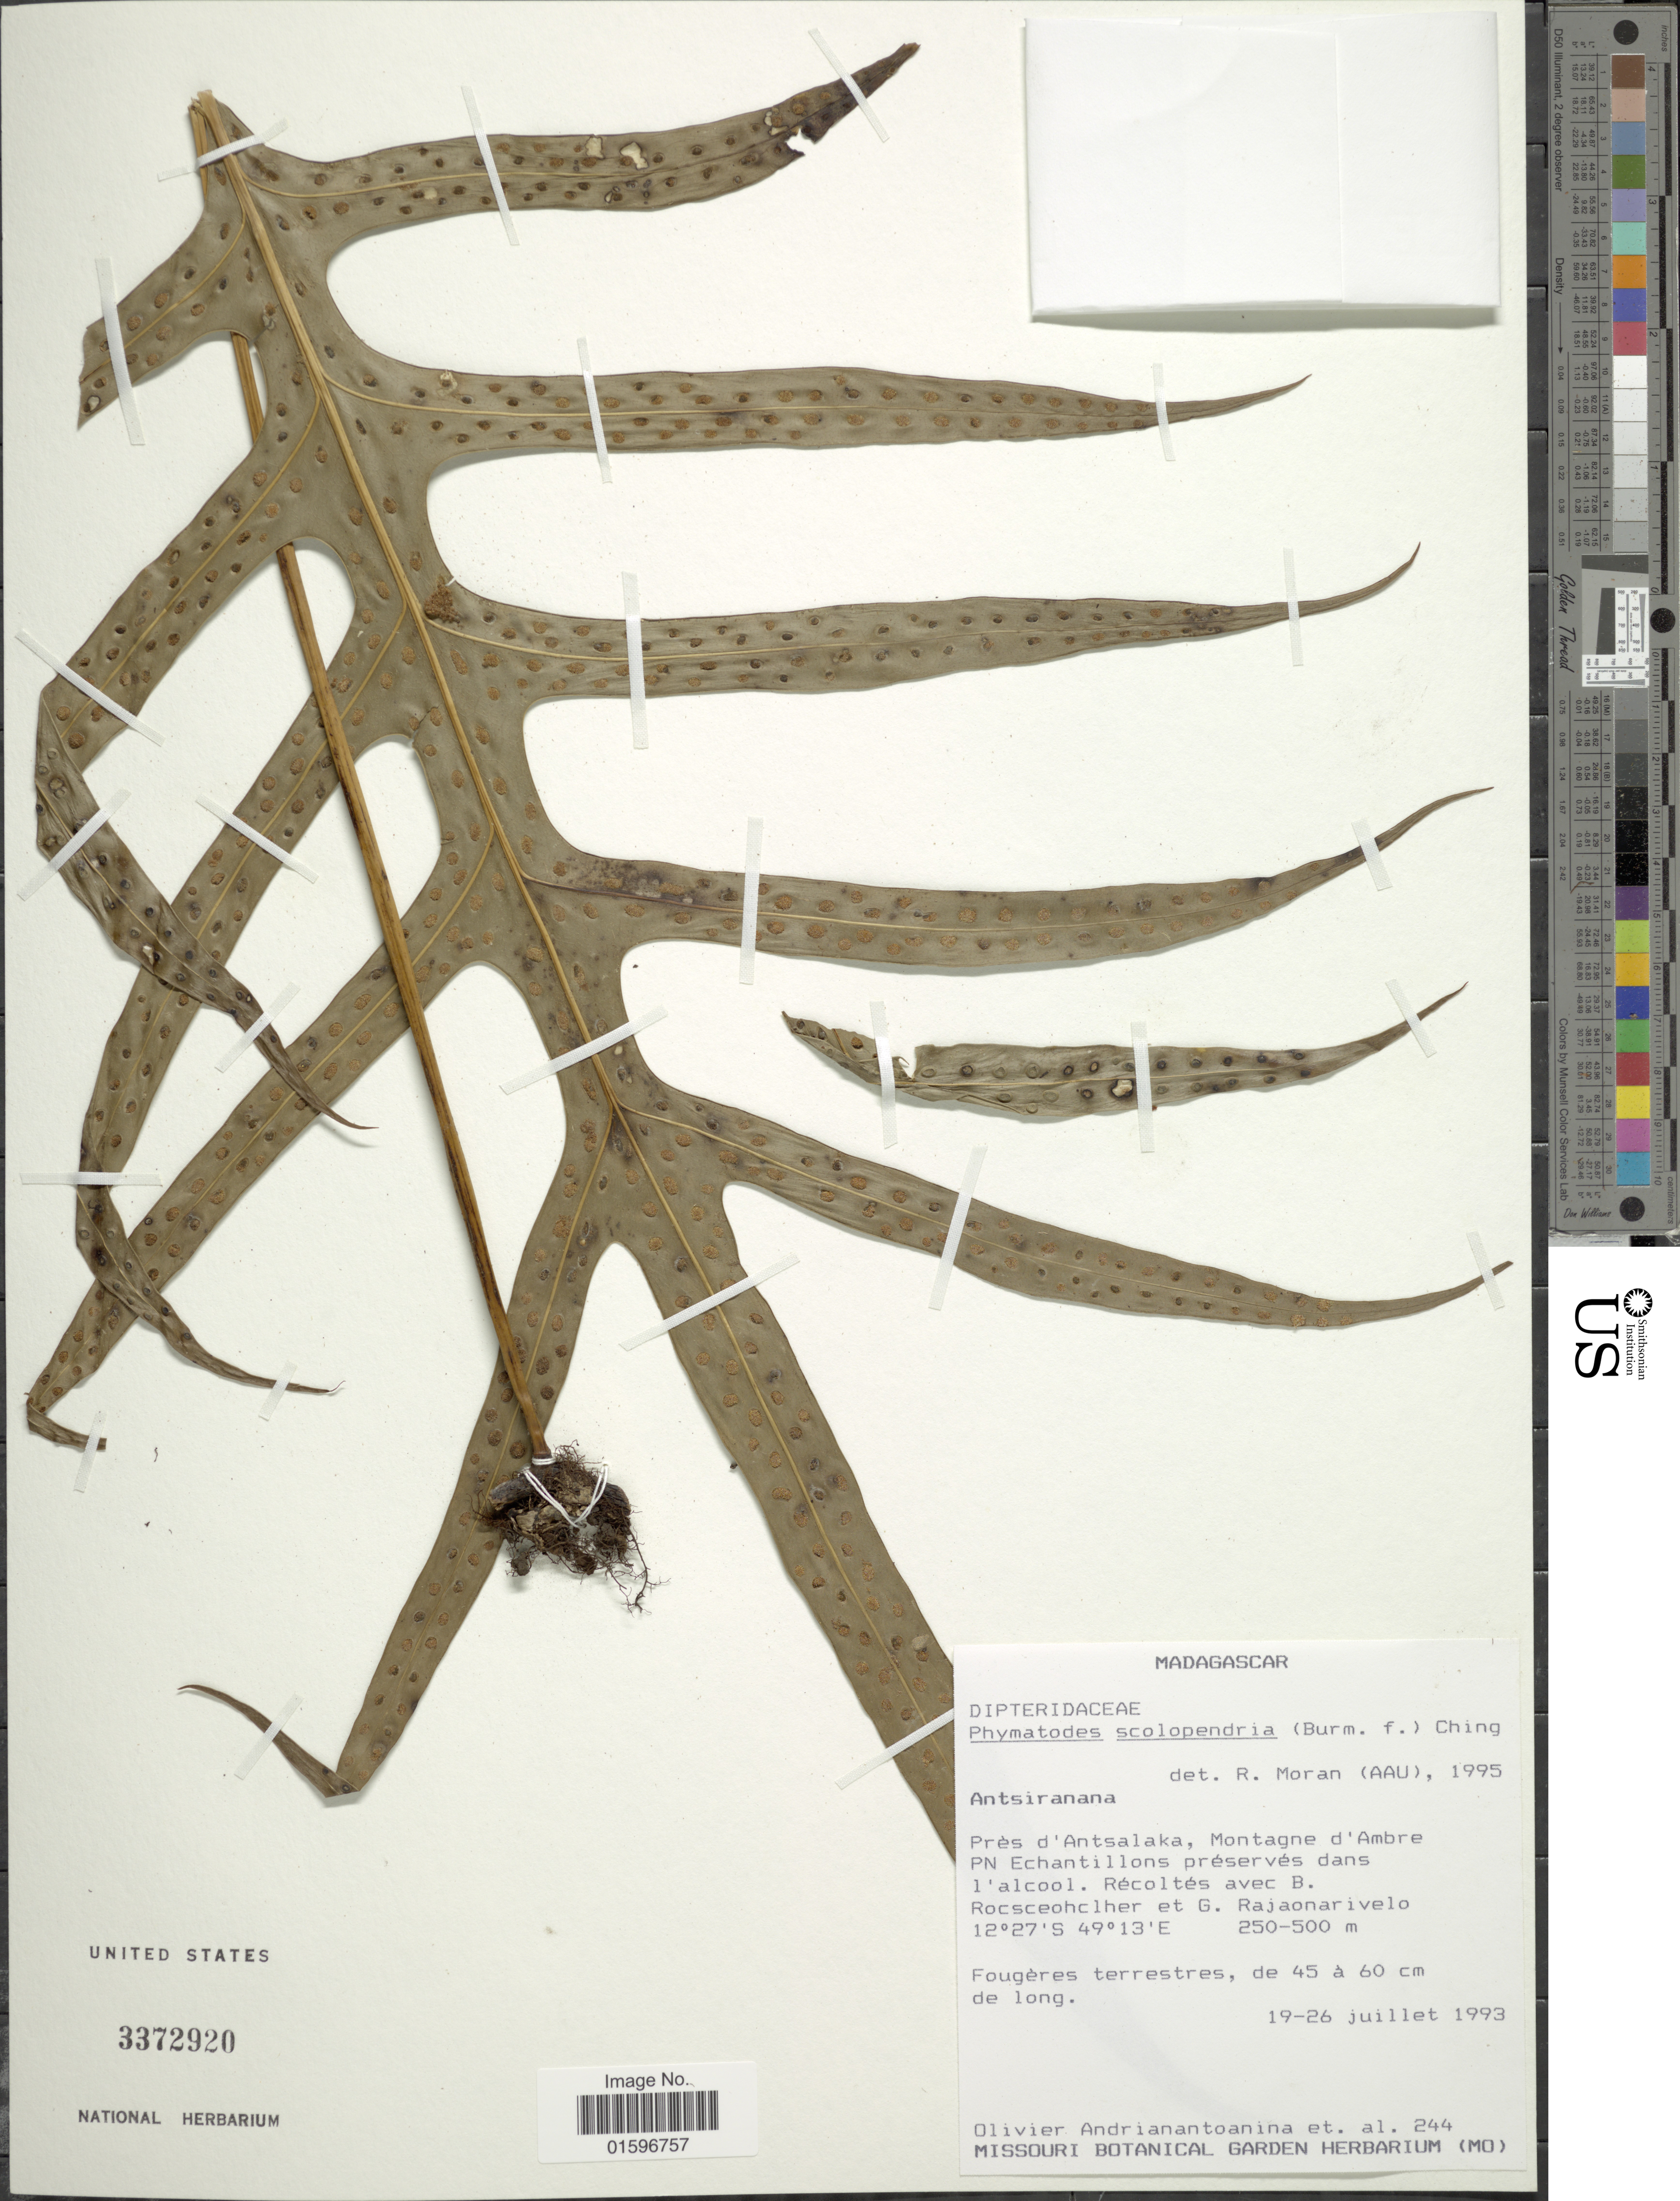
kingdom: Plantae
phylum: Tracheophyta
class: Polypodiopsida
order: Polypodiales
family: Polypodiaceae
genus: Polypodium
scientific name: Polypodium scolopendria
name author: Burm. f.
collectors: O. Andrianantoanina & et al.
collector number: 244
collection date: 1993-07-19/1993-07-26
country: Madagascar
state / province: Diana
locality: Magadaskar, Antsiranana. Pres d'Antsalaka, montagne d'Ambre PN Echantillons preserves dan l'alcool. Recoltes avec B.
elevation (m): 250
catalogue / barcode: US 3372920